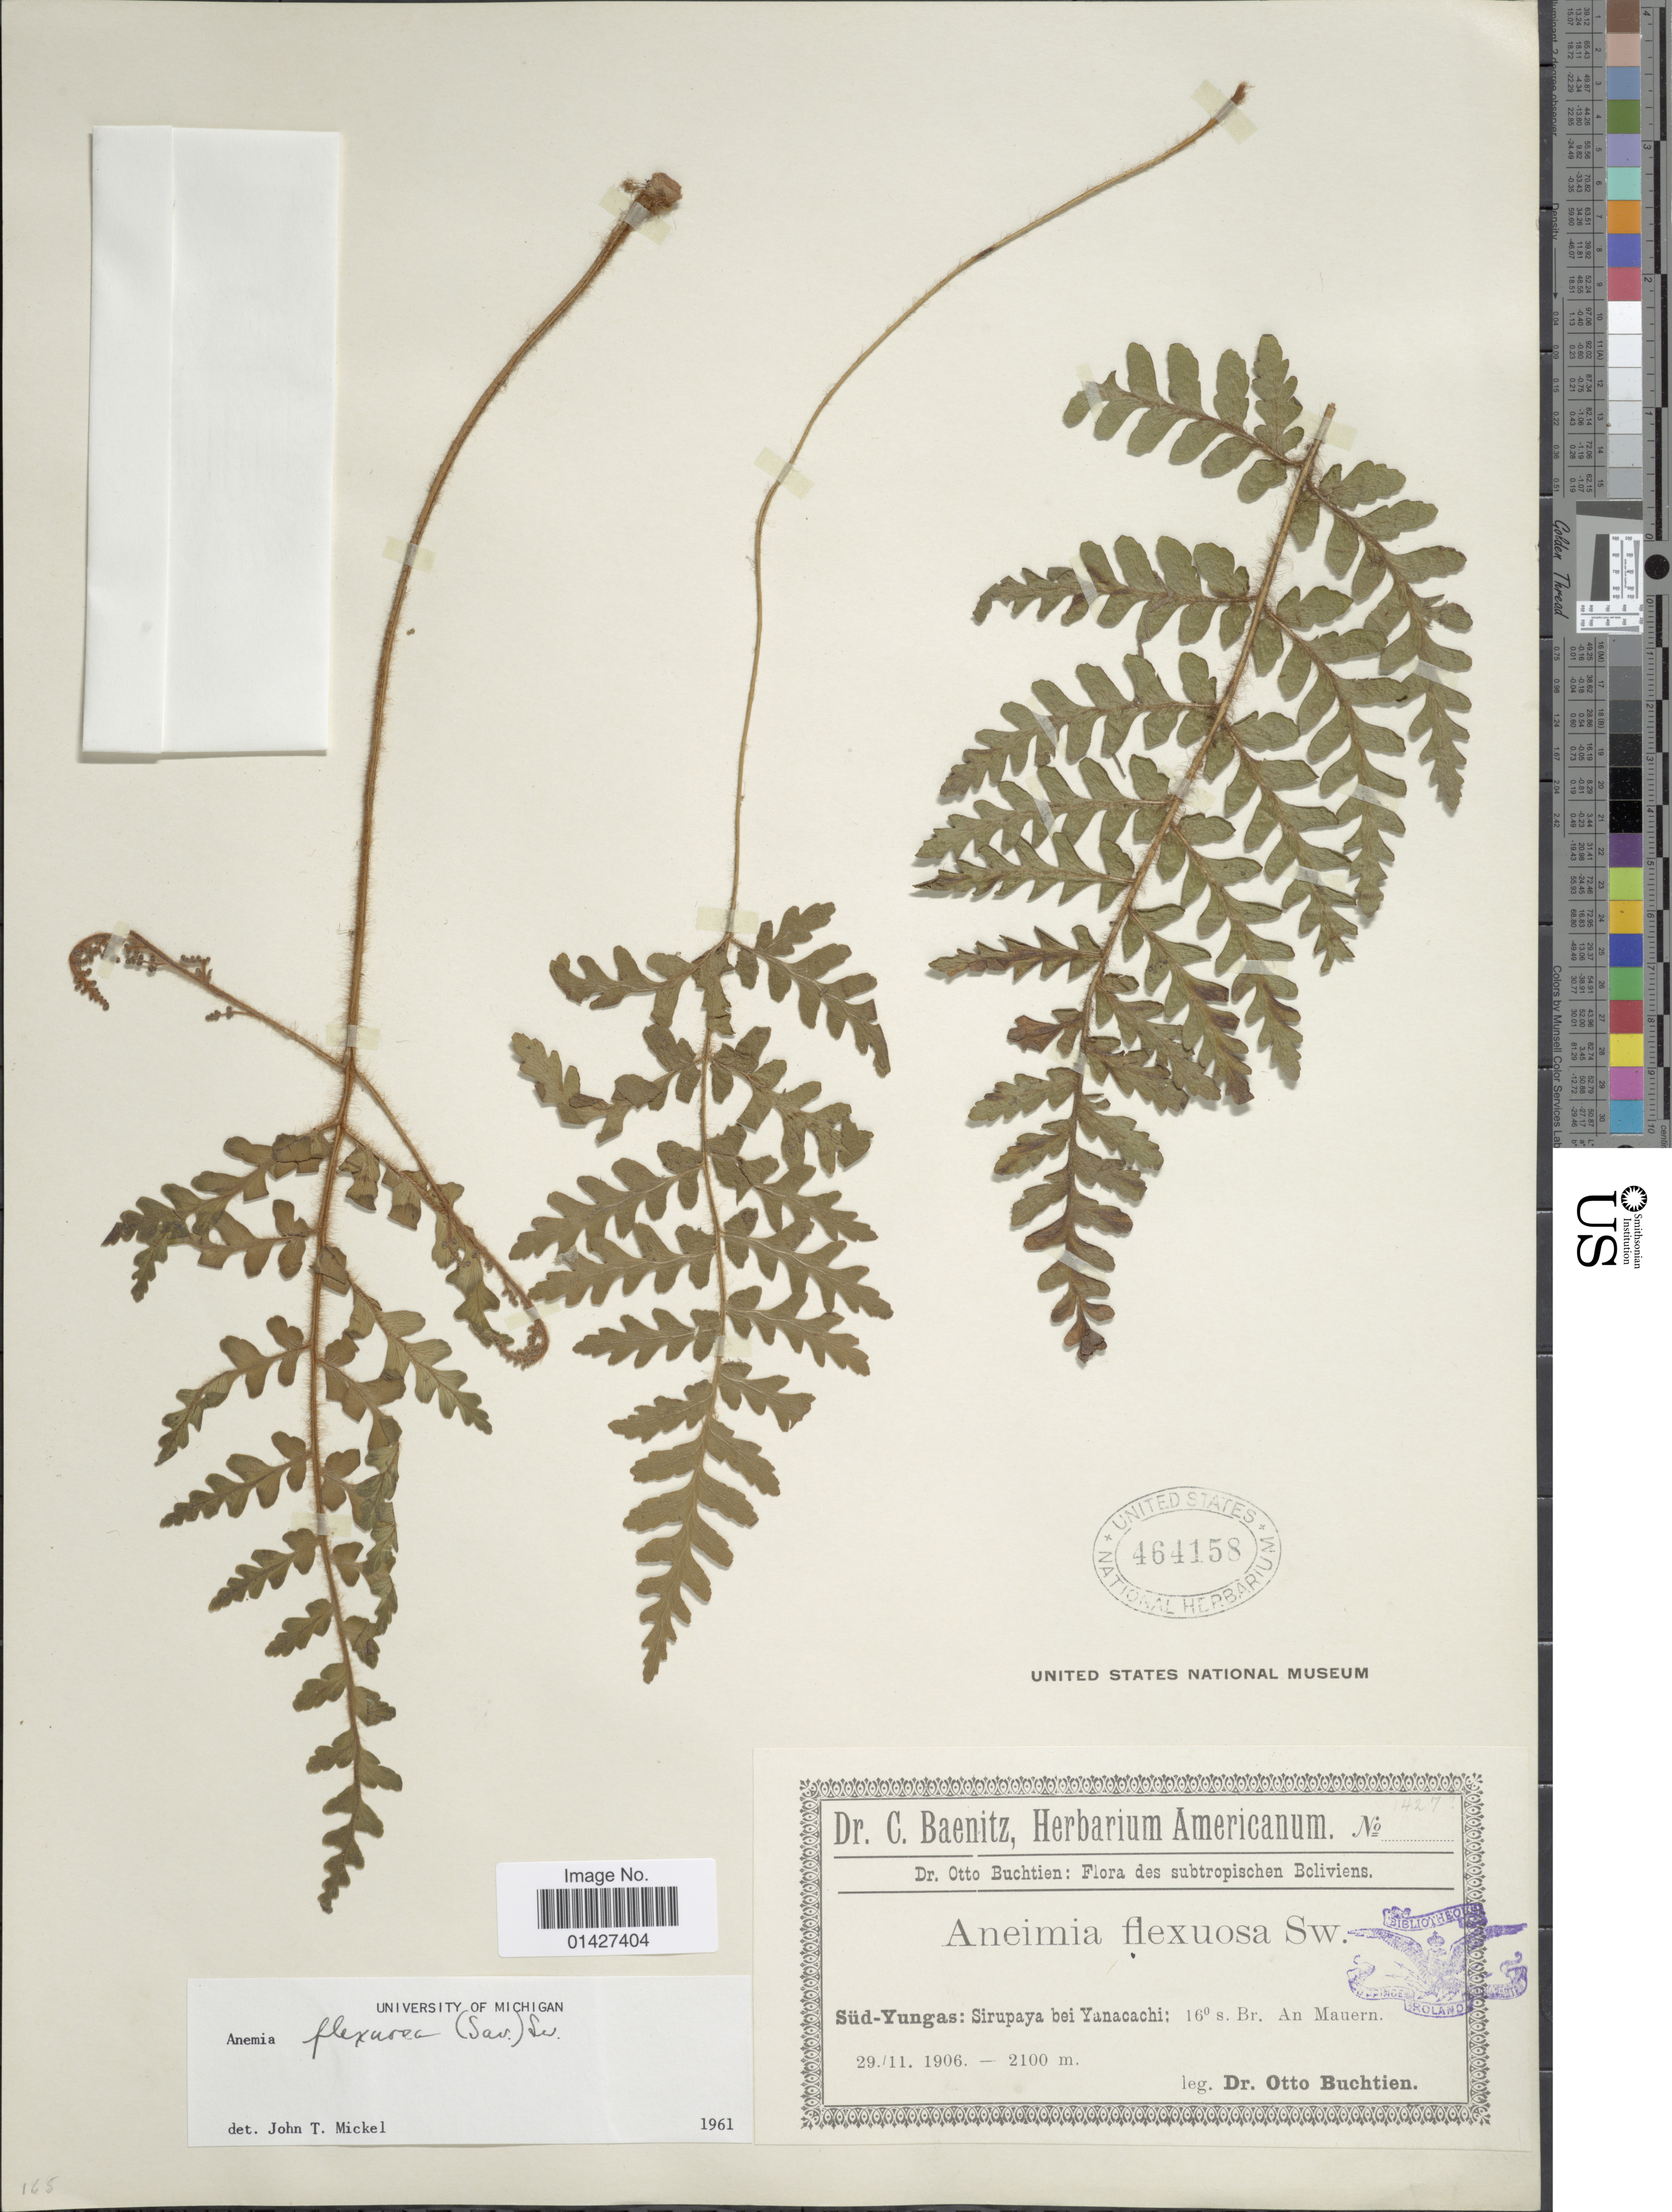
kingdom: Plantae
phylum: Tracheophyta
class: Polypodiopsida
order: Schizaeales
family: Anemiaceae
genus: Anemia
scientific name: Anemia flexuosa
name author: (Savigny) Sw.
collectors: O. Buchtien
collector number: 1427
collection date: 1906-11-29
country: Bolivia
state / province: La Paz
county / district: Sud Yungas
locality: Sirupaya bei Yanacachi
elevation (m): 2100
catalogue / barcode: US 464158